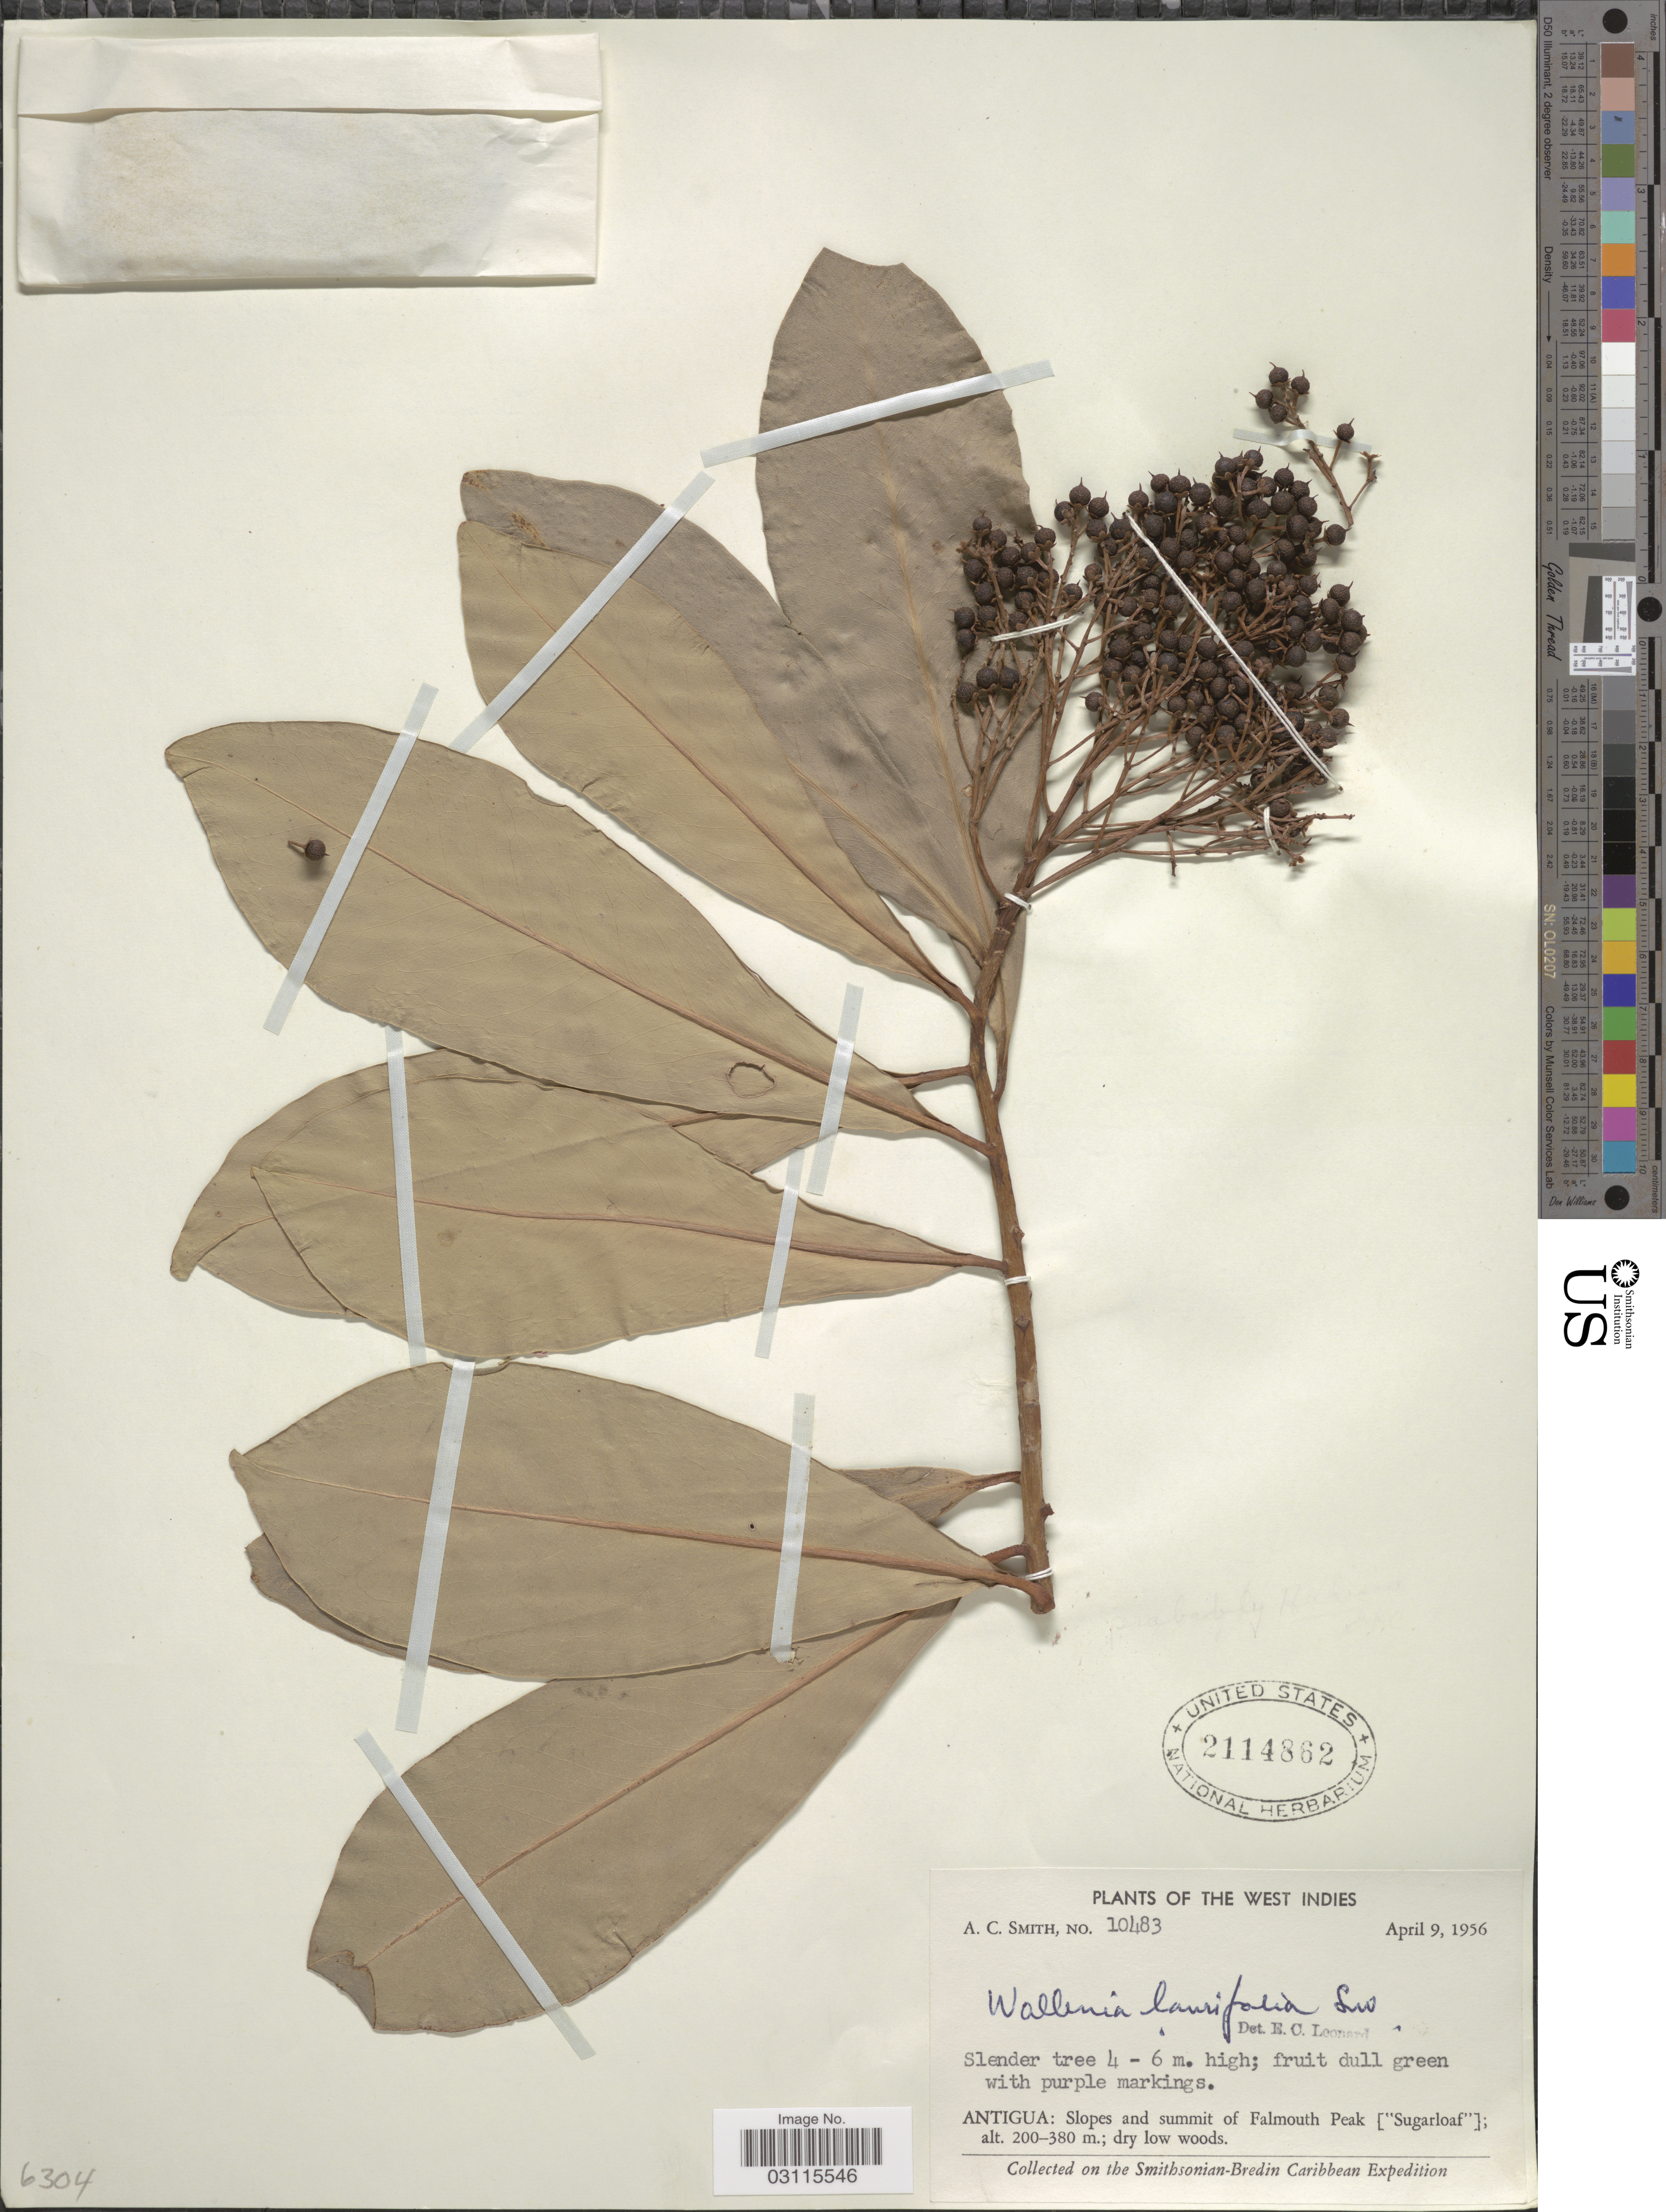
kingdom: Plantae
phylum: Tracheophyta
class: Magnoliopsida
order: Ericales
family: Primulaceae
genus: Wallenia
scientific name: Wallenia laurifolia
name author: Sw.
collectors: A. C. Smith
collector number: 10483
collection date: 1956-04-09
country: Antigua and Barbuda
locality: The West Indies. Antigua: Slopes and summit of Falmouth Peak ["Sugarloaf"].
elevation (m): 200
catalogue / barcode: US 2114862